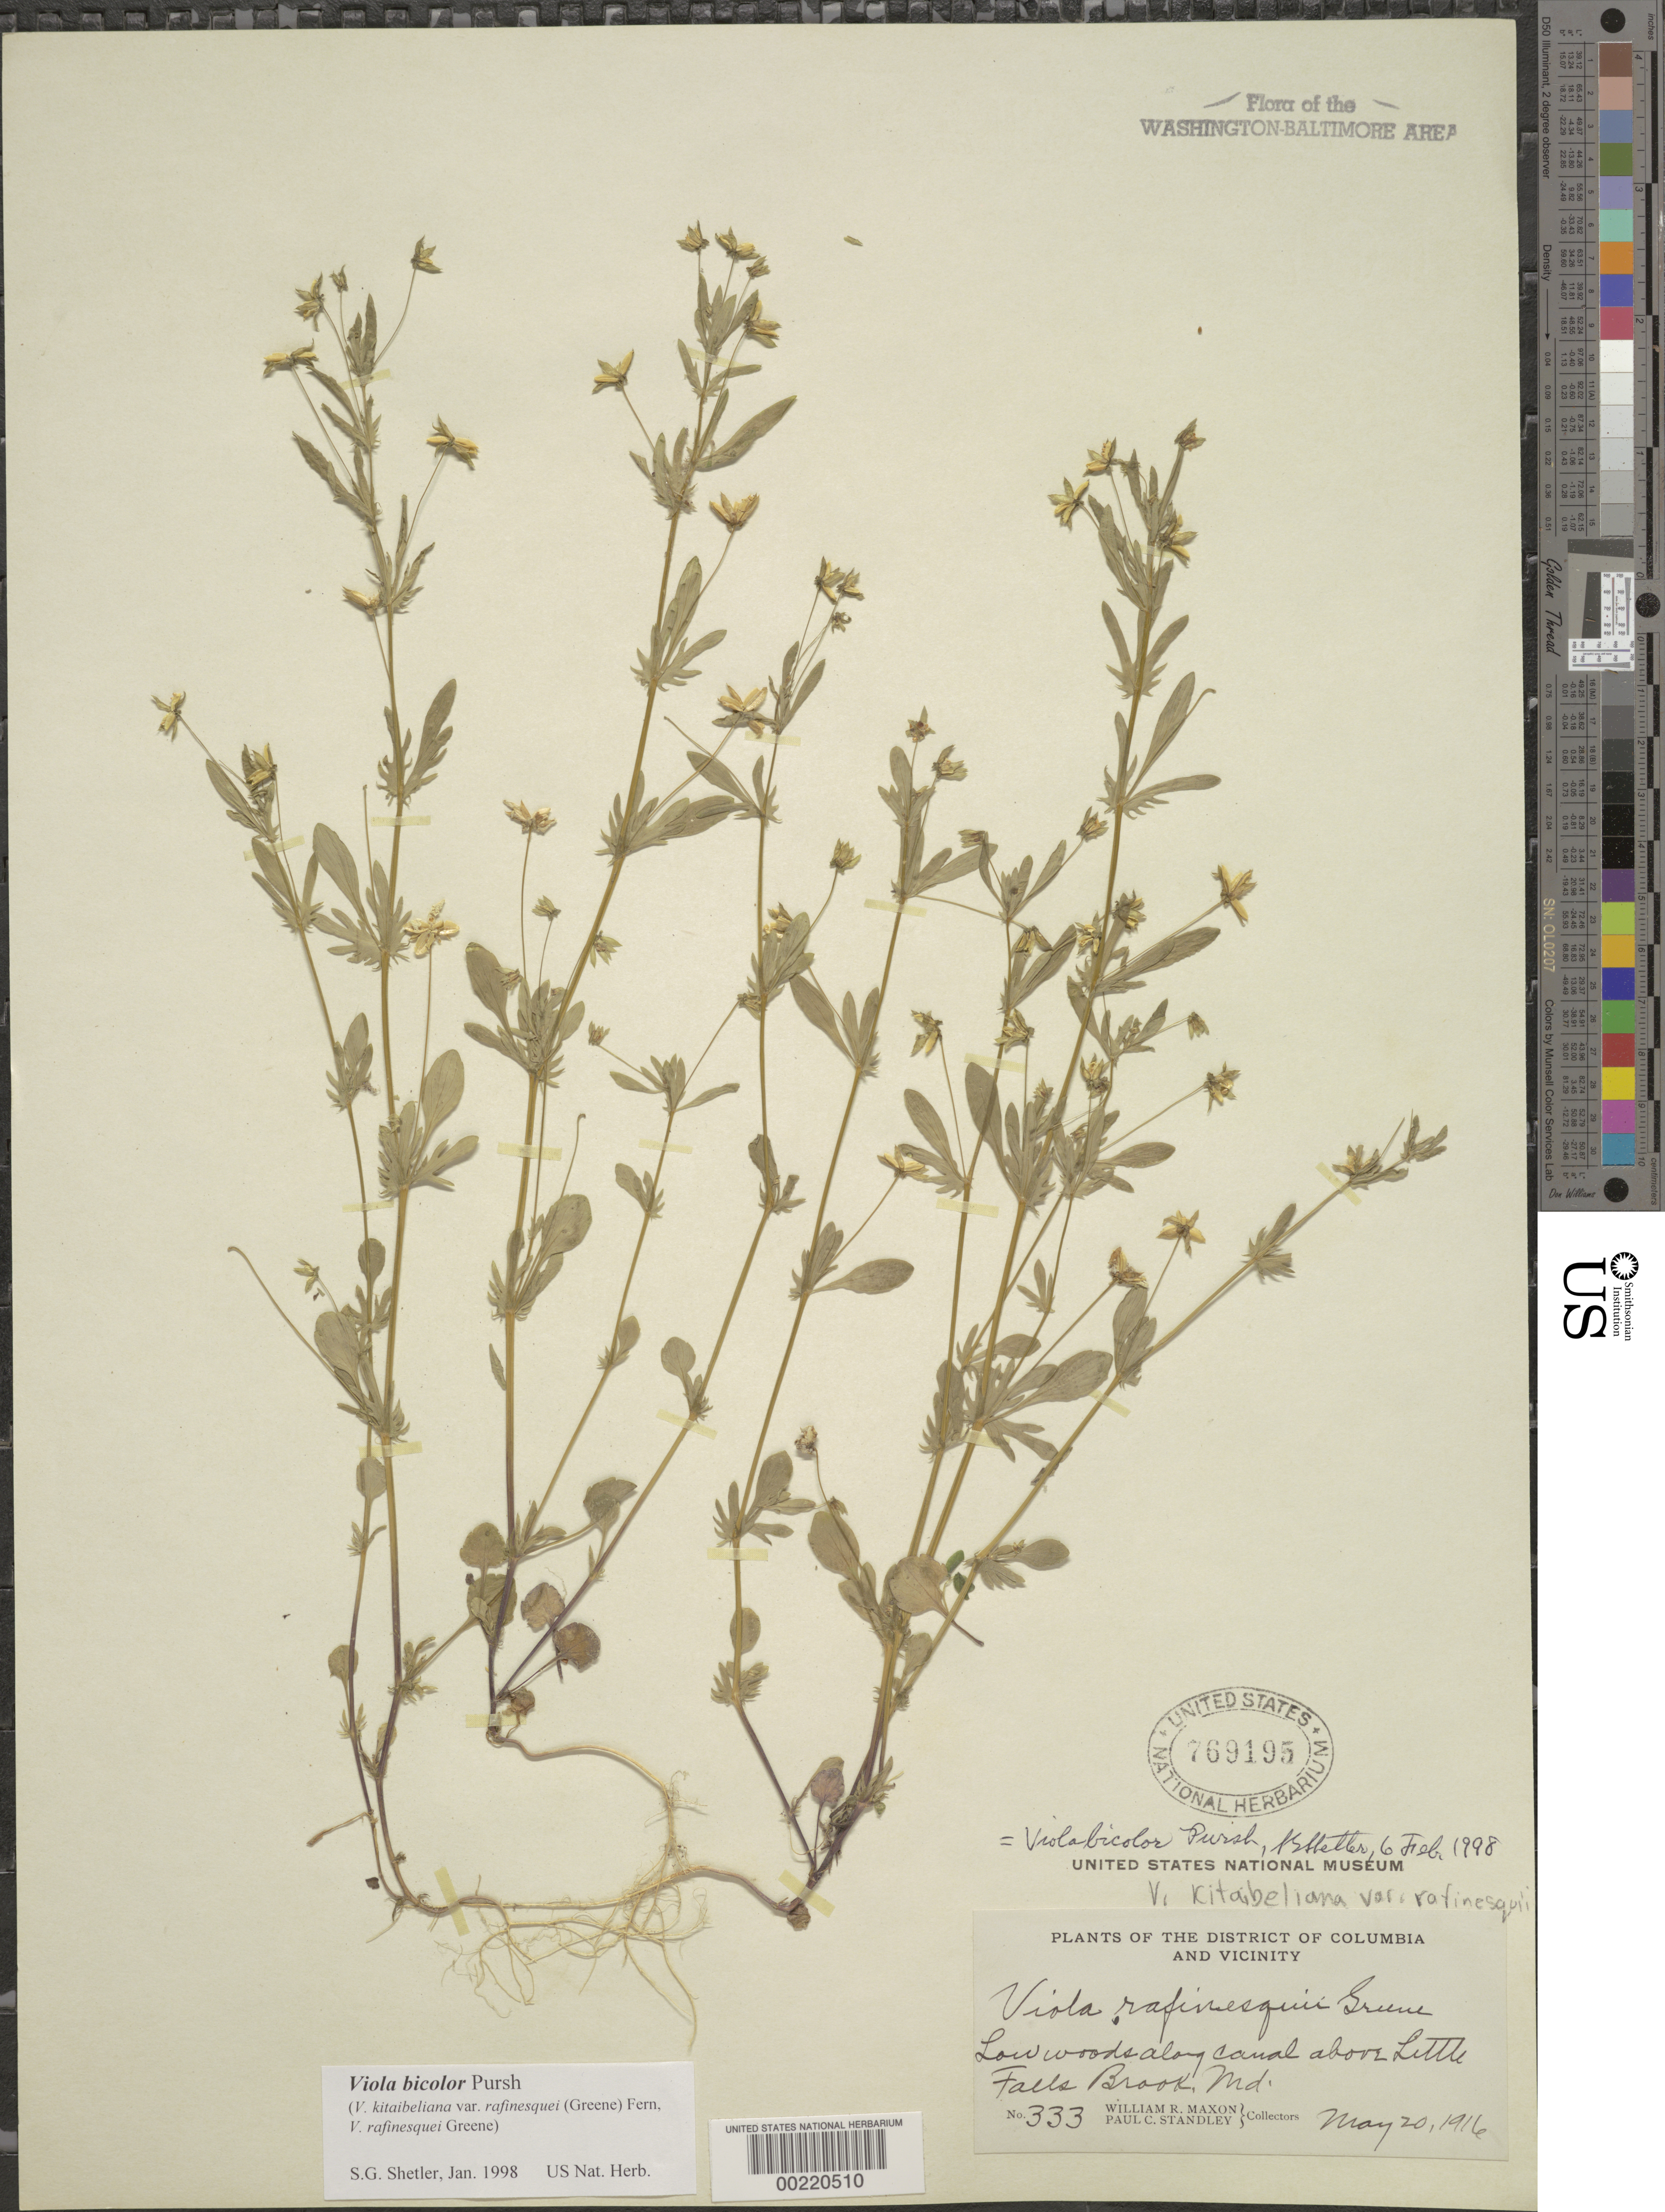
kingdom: Plantae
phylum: Tracheophyta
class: Magnoliopsida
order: Malpighiales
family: Violaceae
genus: Viola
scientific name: Viola bicolor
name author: Pursh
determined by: Shetler, Stanwyn G., (US), NMNH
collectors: W. R. Maxon & P. C. Standley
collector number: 333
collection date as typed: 20 May 1916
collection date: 1916-05-20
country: United States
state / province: Maryland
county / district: Montgomery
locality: C. & O. Canal above Little Falls Brook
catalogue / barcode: US 769195